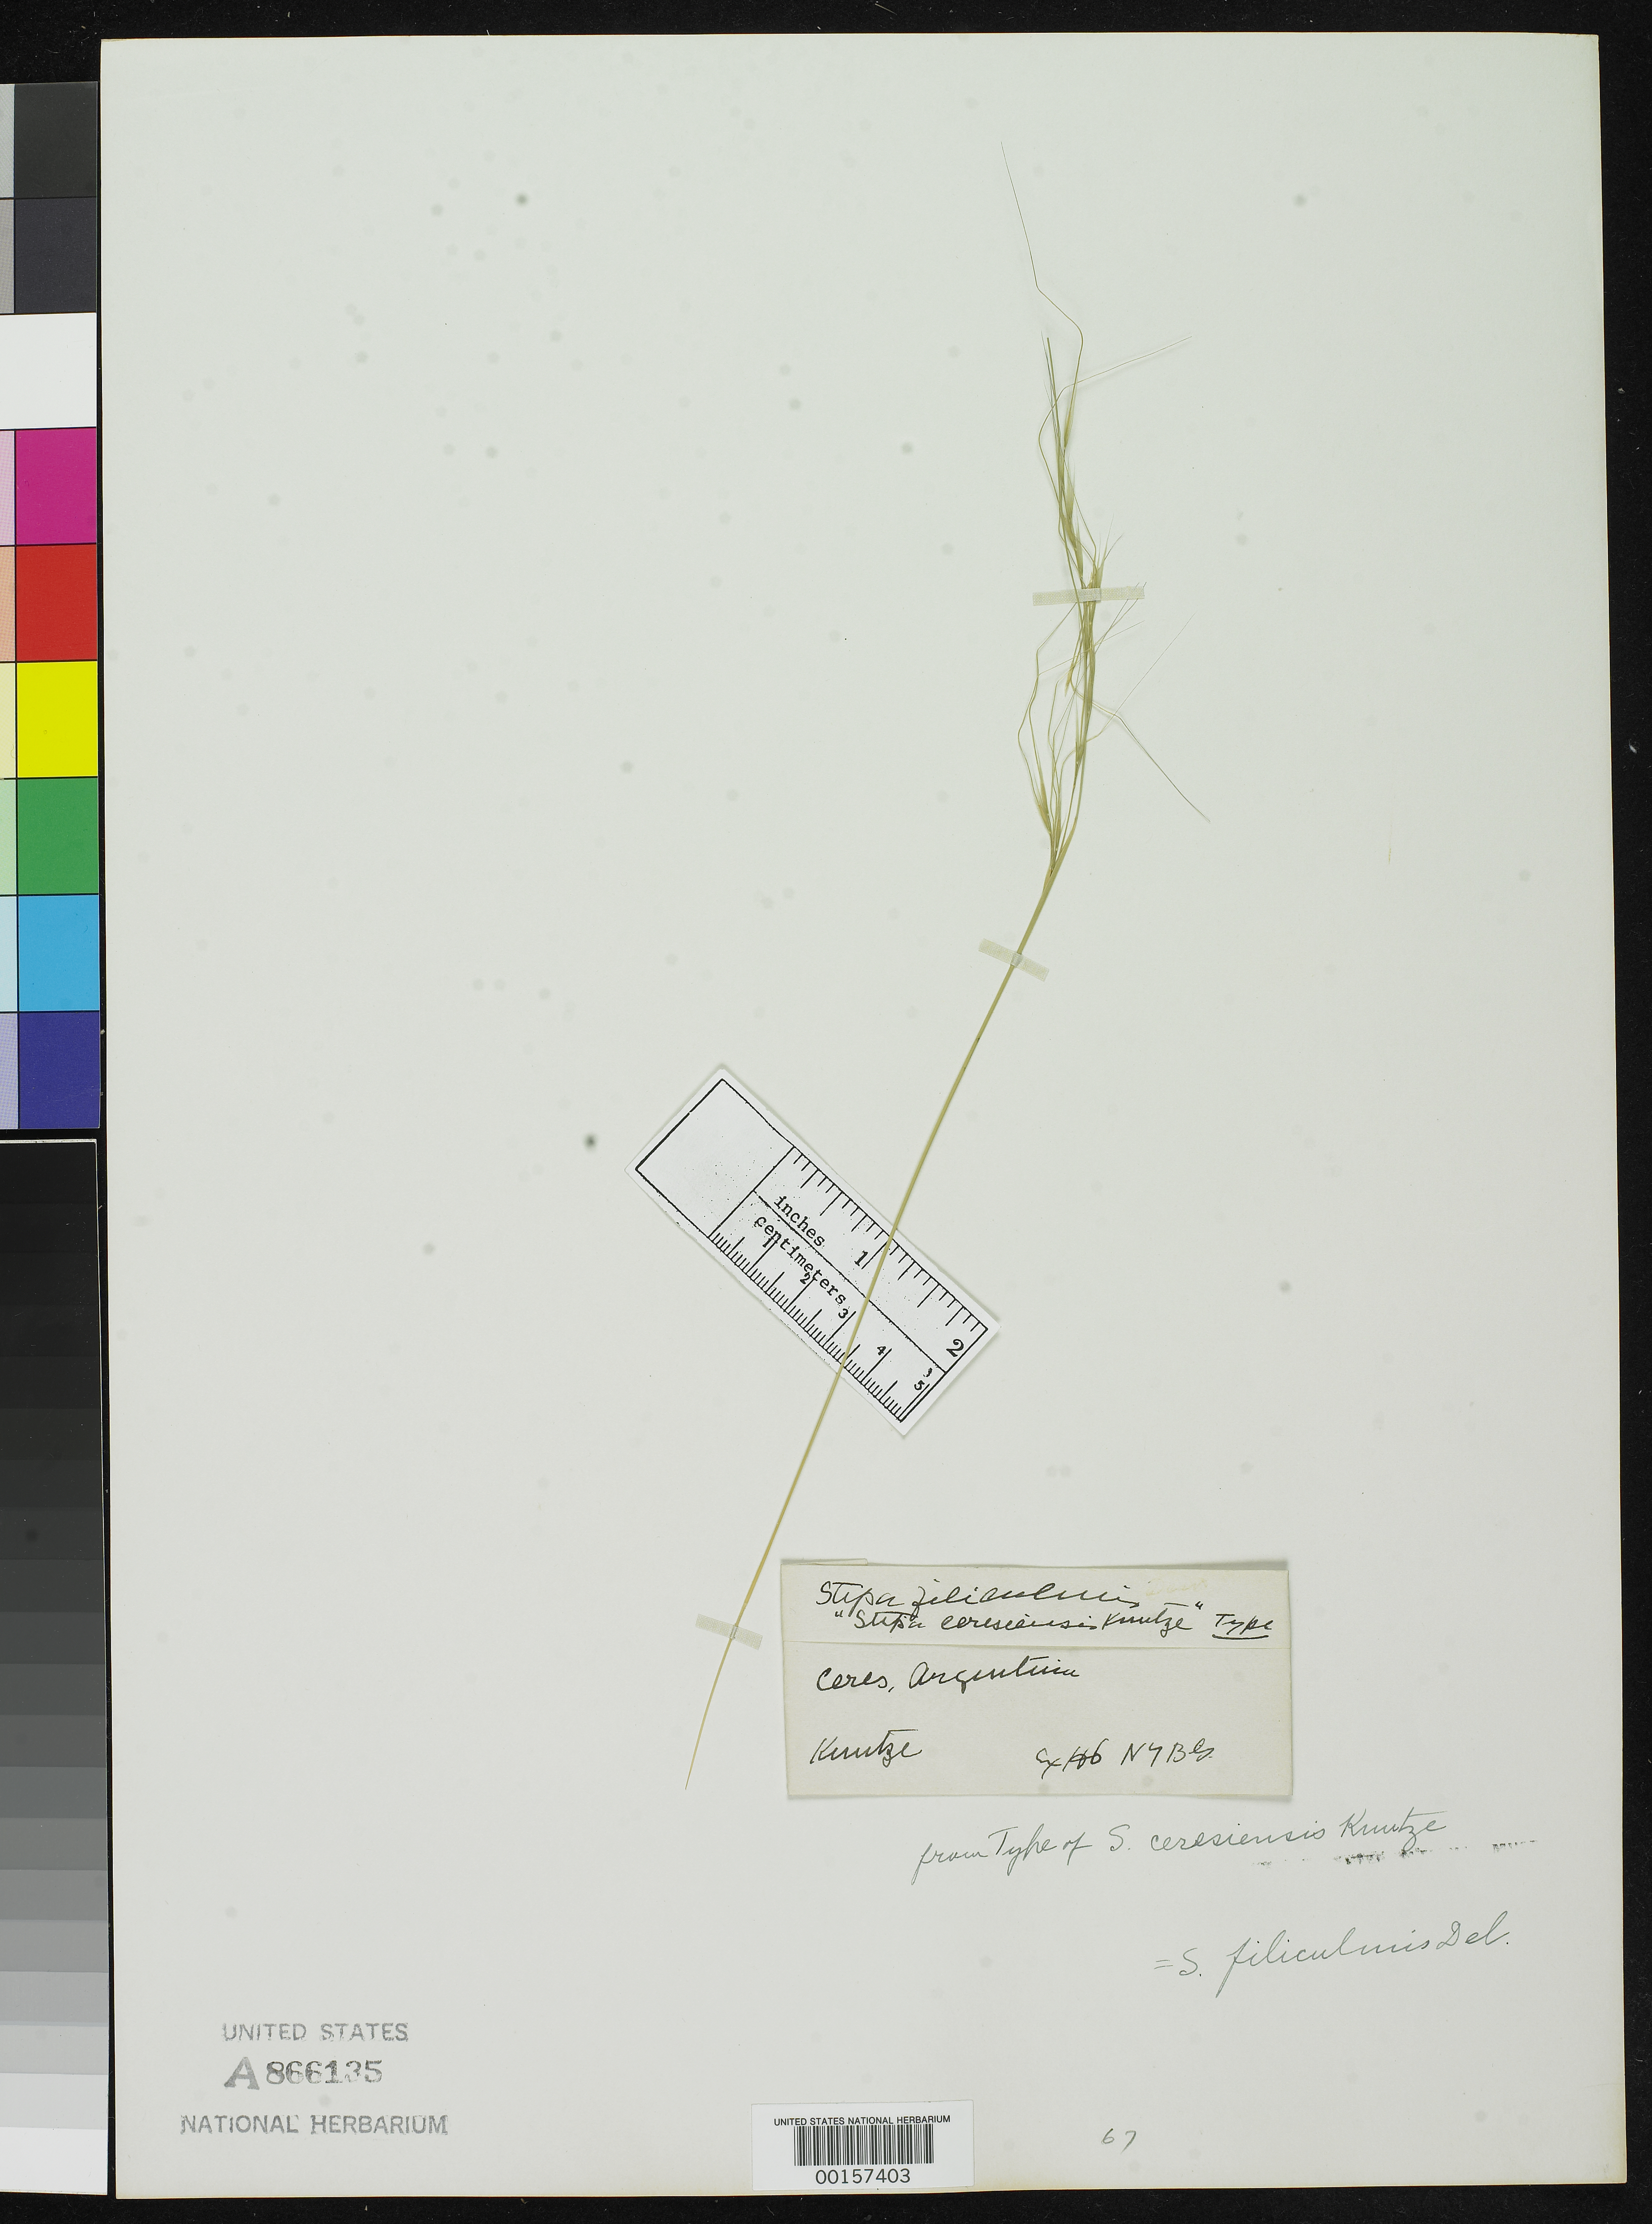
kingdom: Plantae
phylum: Tracheophyta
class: Liliopsida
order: Poales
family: Poaceae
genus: Stipa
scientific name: Stipa ceresiensis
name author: Kuntze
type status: Type Fragment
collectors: C.E.O. Kuntze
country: Argentina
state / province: Santa Fe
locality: Ceres.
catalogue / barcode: US 866135A